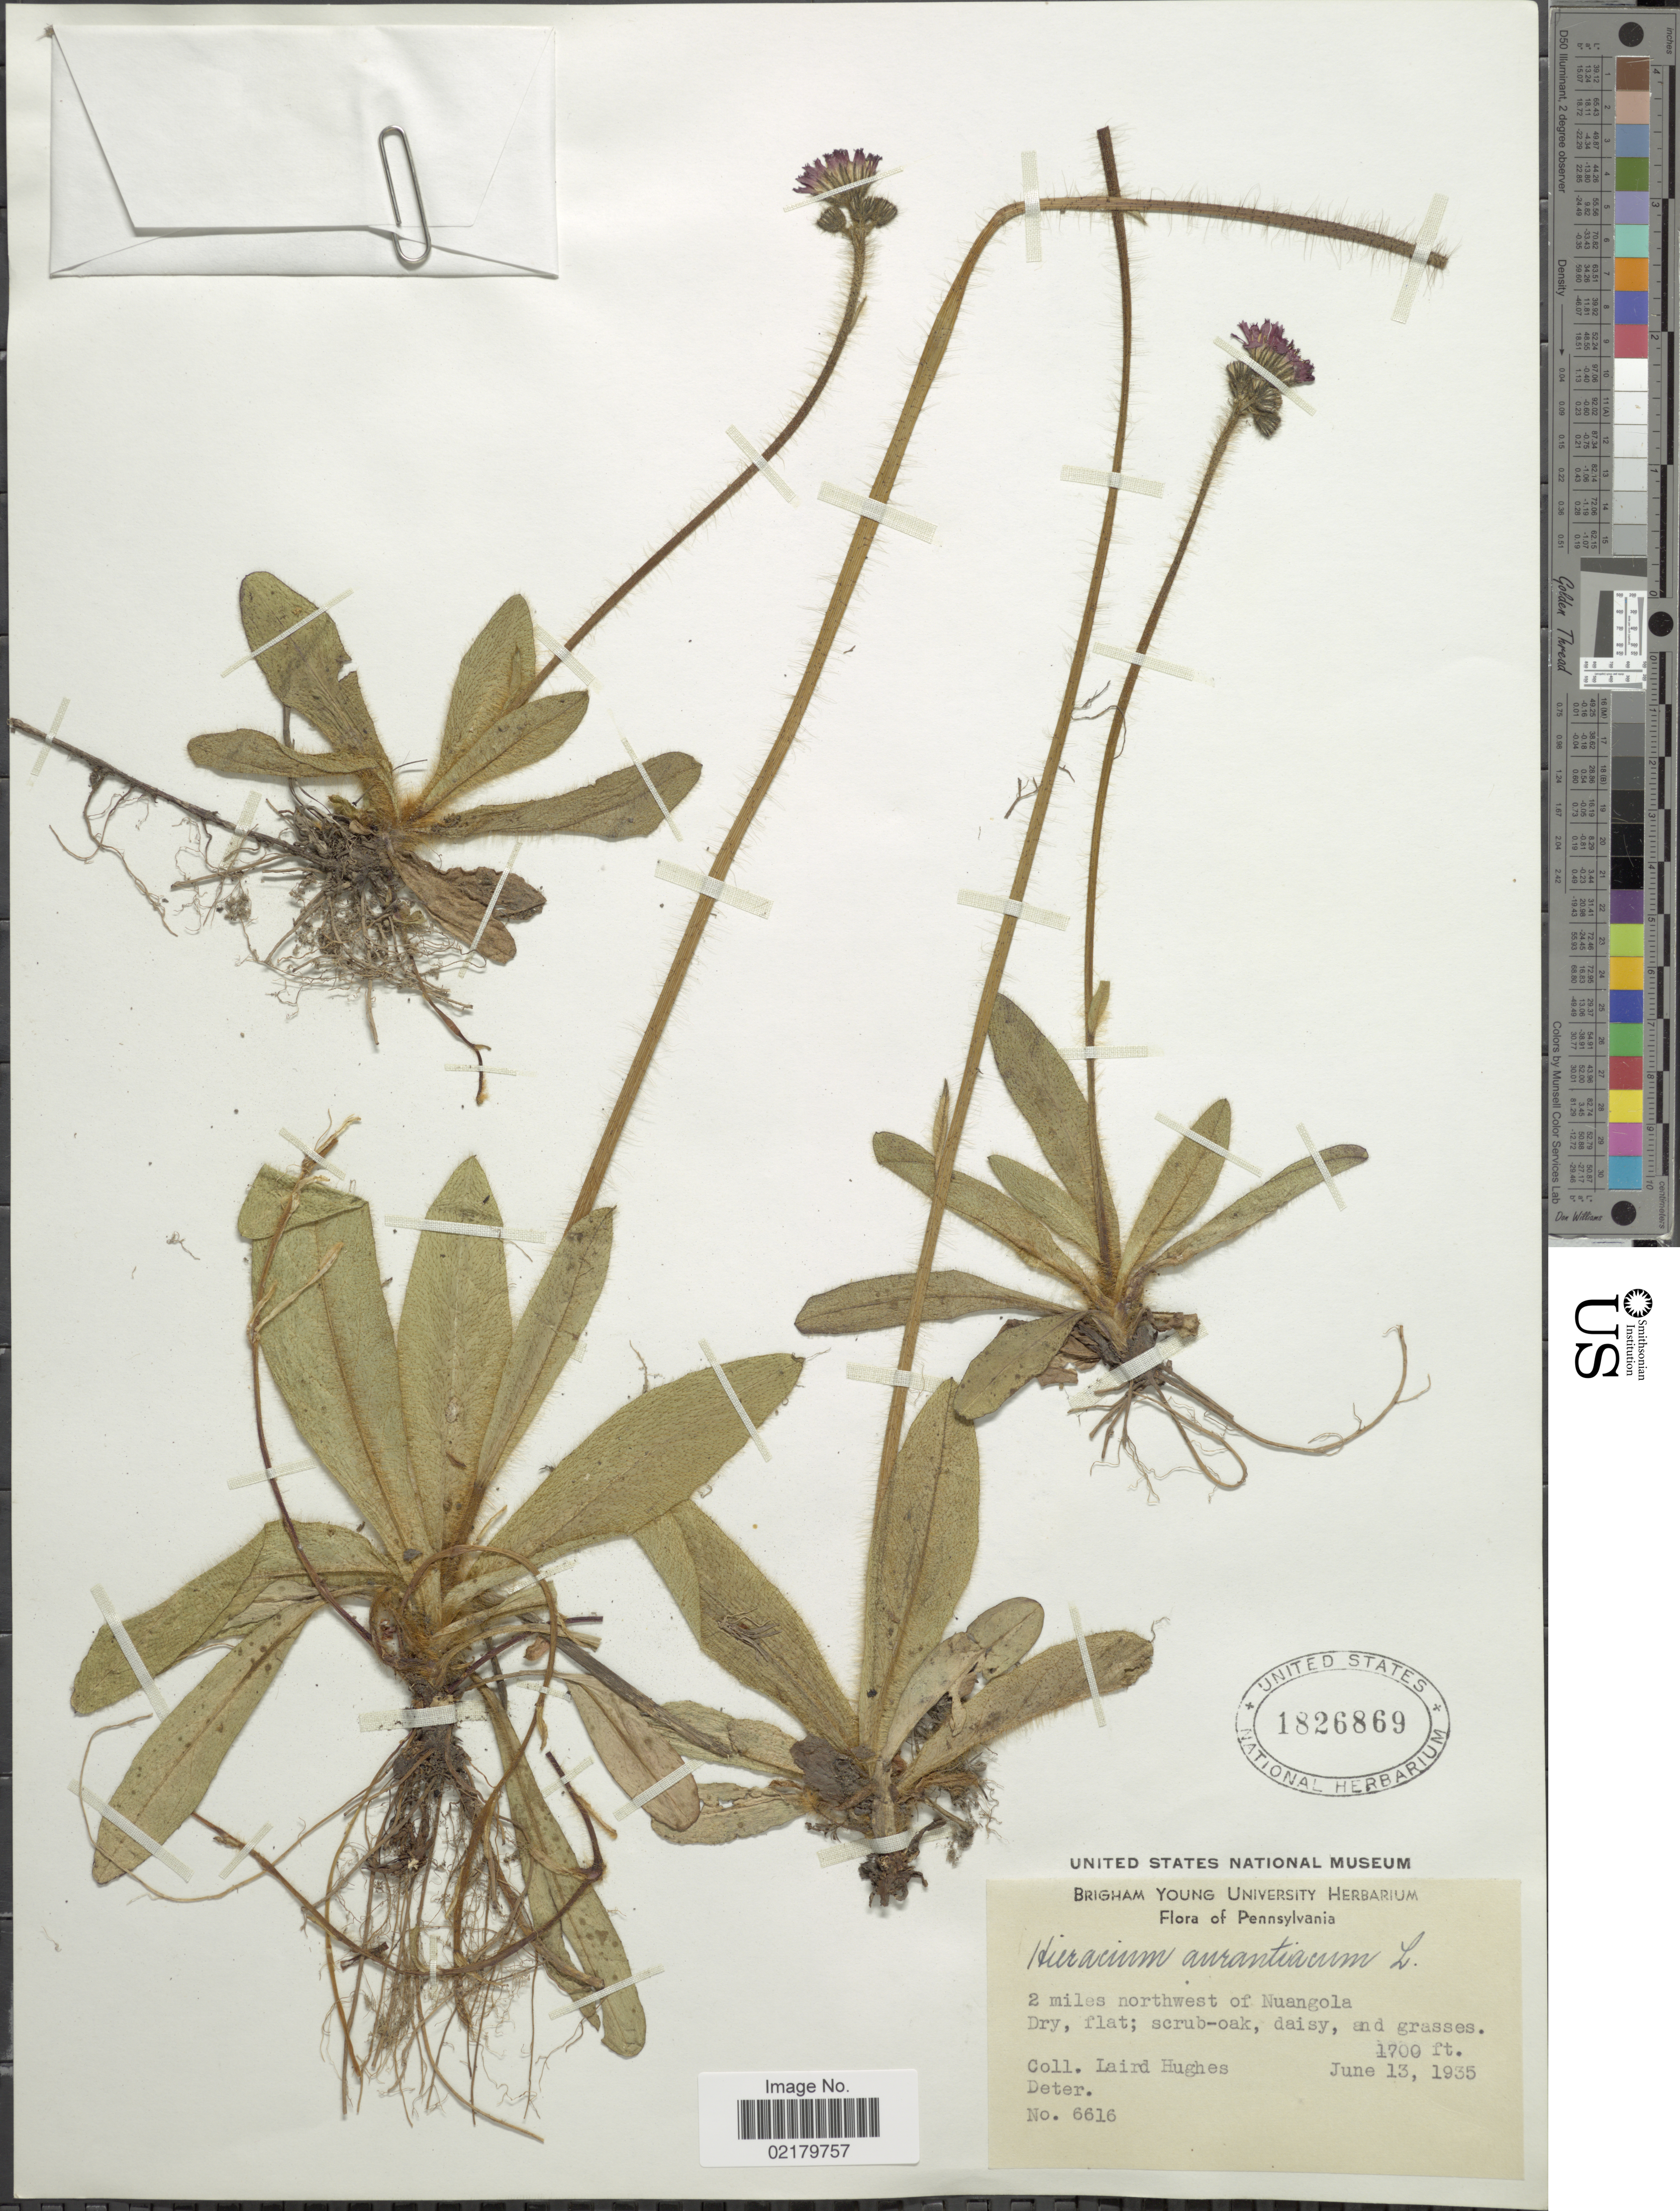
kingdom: Plantae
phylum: Tracheophyta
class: Magnoliopsida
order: Asterales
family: Asteraceae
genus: Pilosella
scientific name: Pilosella aurantiaca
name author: (L.) F.W. Schultz & Sch. Bip.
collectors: L. Hughes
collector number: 6616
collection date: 1935-06-13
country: United States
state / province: Pennsylvania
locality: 2 miles northwest of Nuangola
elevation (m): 518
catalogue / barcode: US 1826869